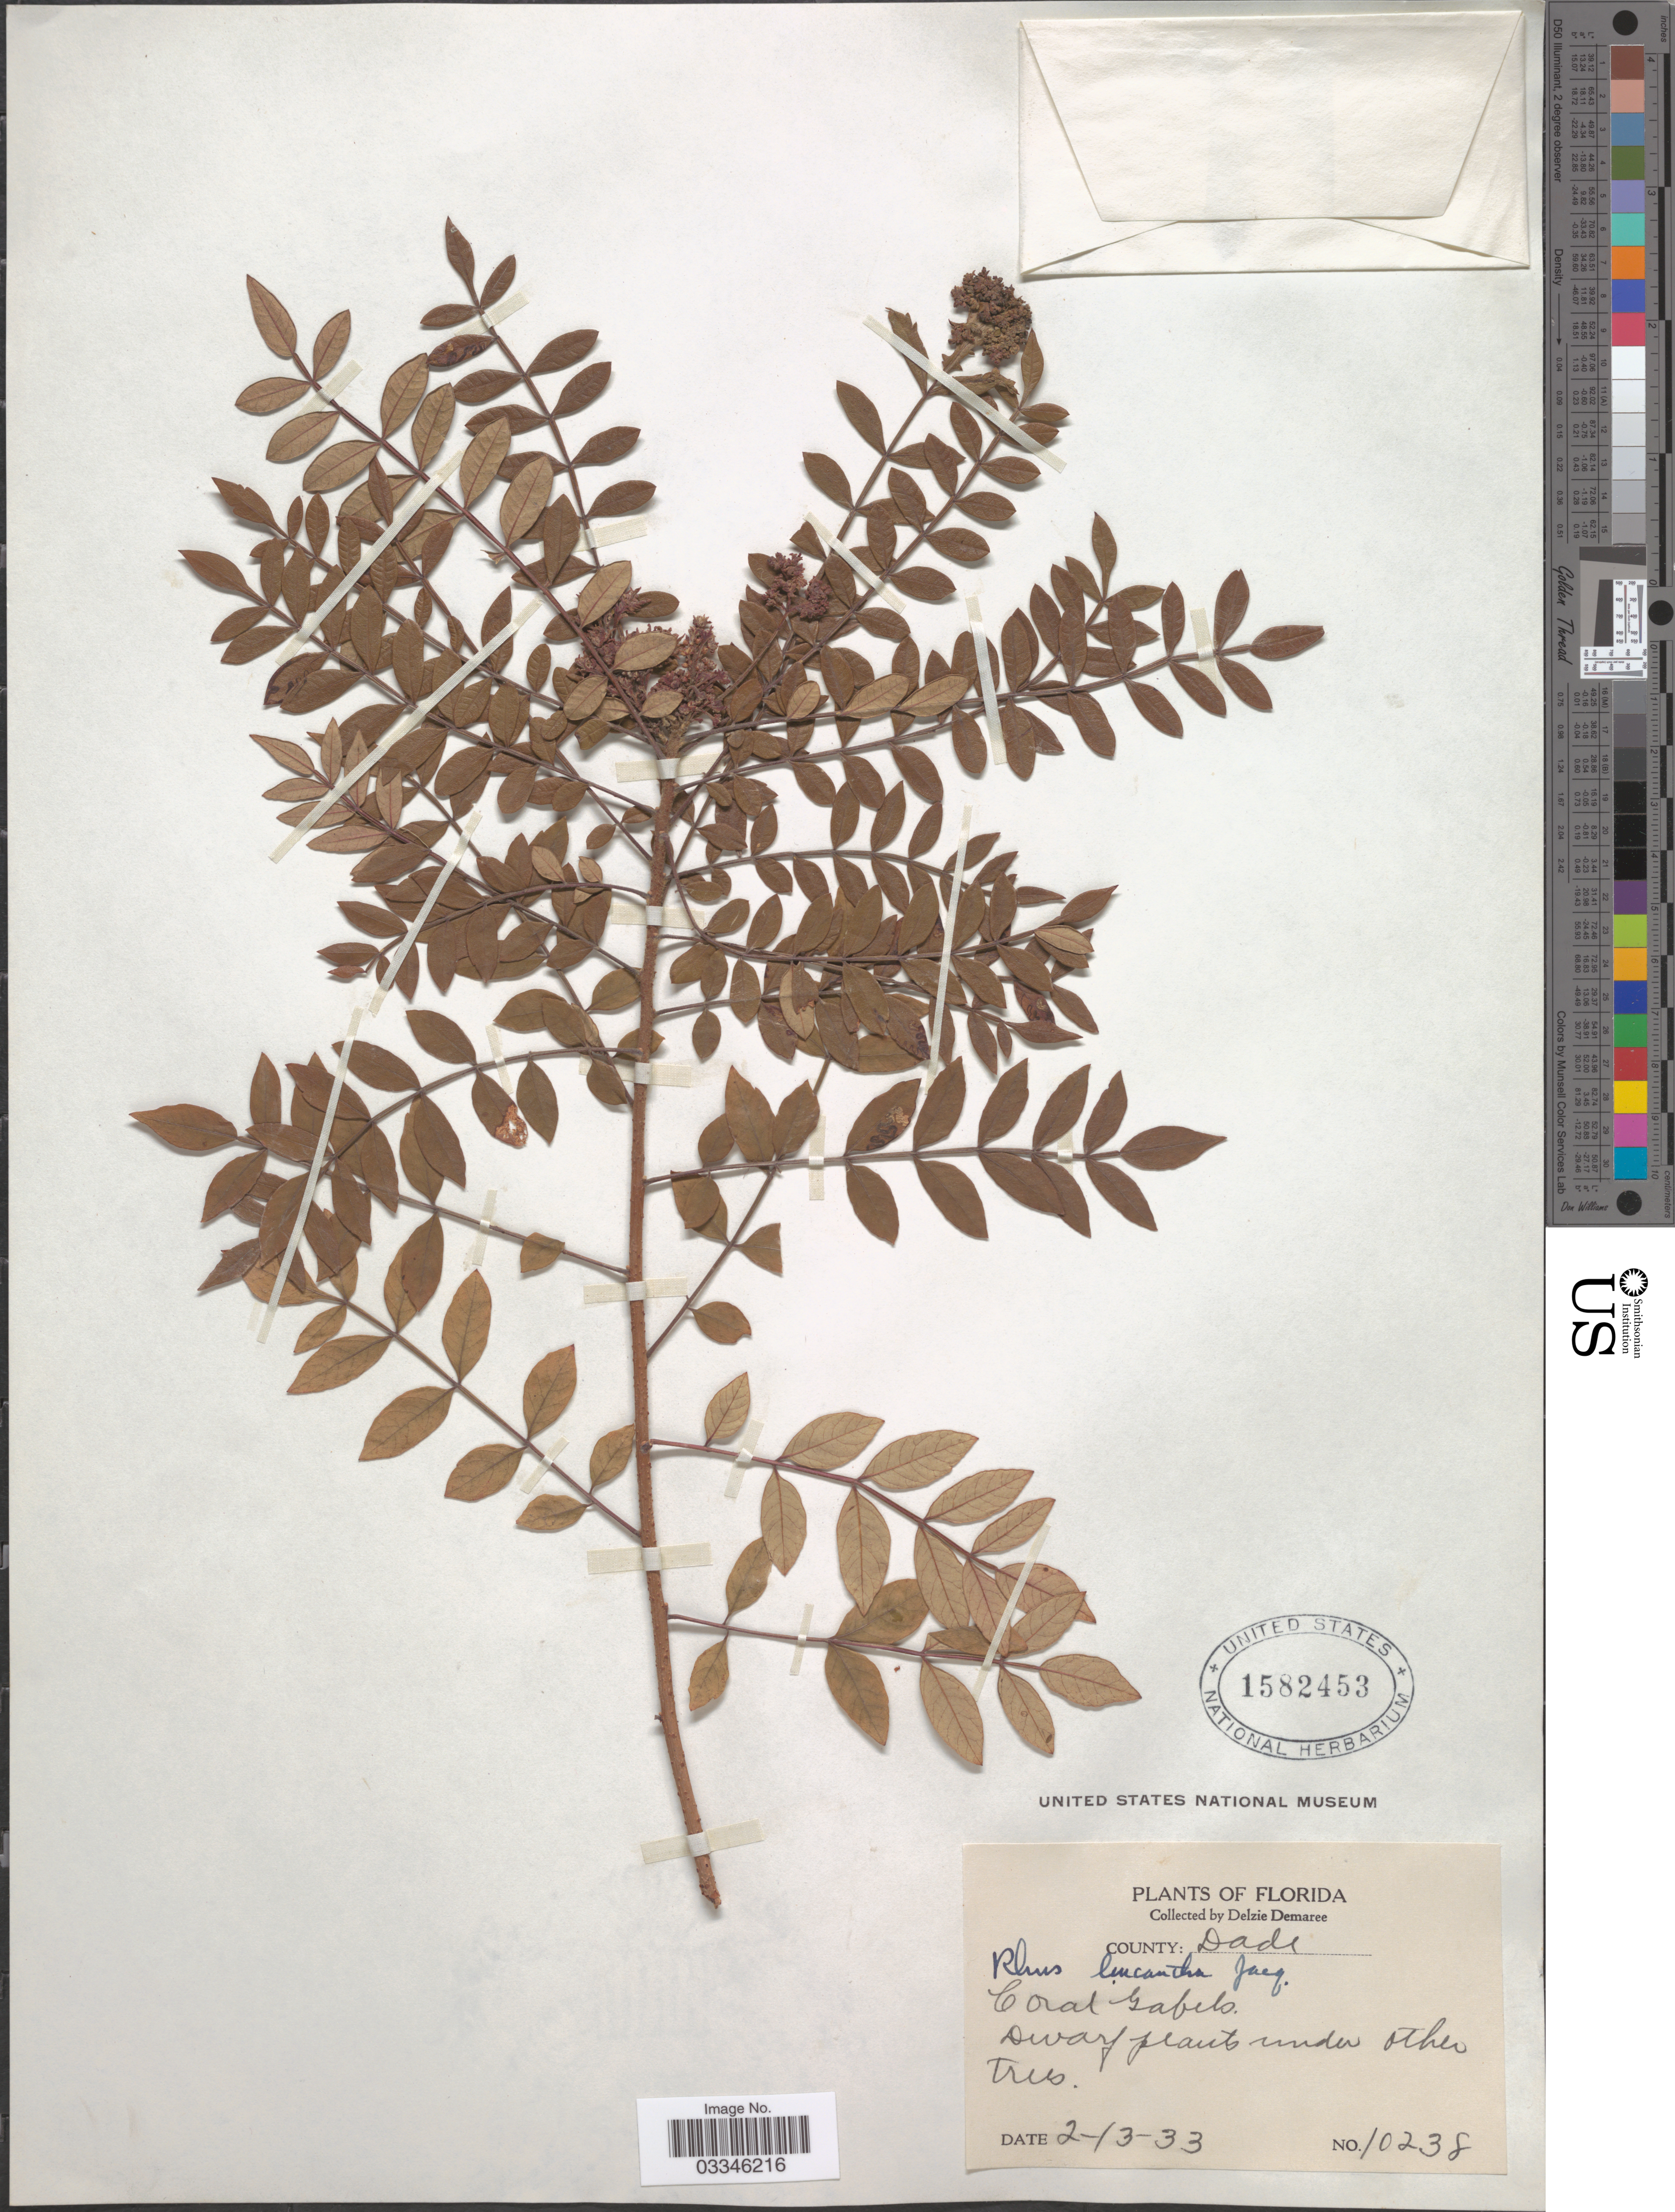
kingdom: Plantae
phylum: Tracheophyta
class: Magnoliopsida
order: Sapindales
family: Anacardiaceae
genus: Rhus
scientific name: Rhus leucantha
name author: Jacq.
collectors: D. Demaree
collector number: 10238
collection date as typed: Transcribed d/m/y: 13/2/33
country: United States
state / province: Florida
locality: County: Dade. Coral Gabels.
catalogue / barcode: US 1582453